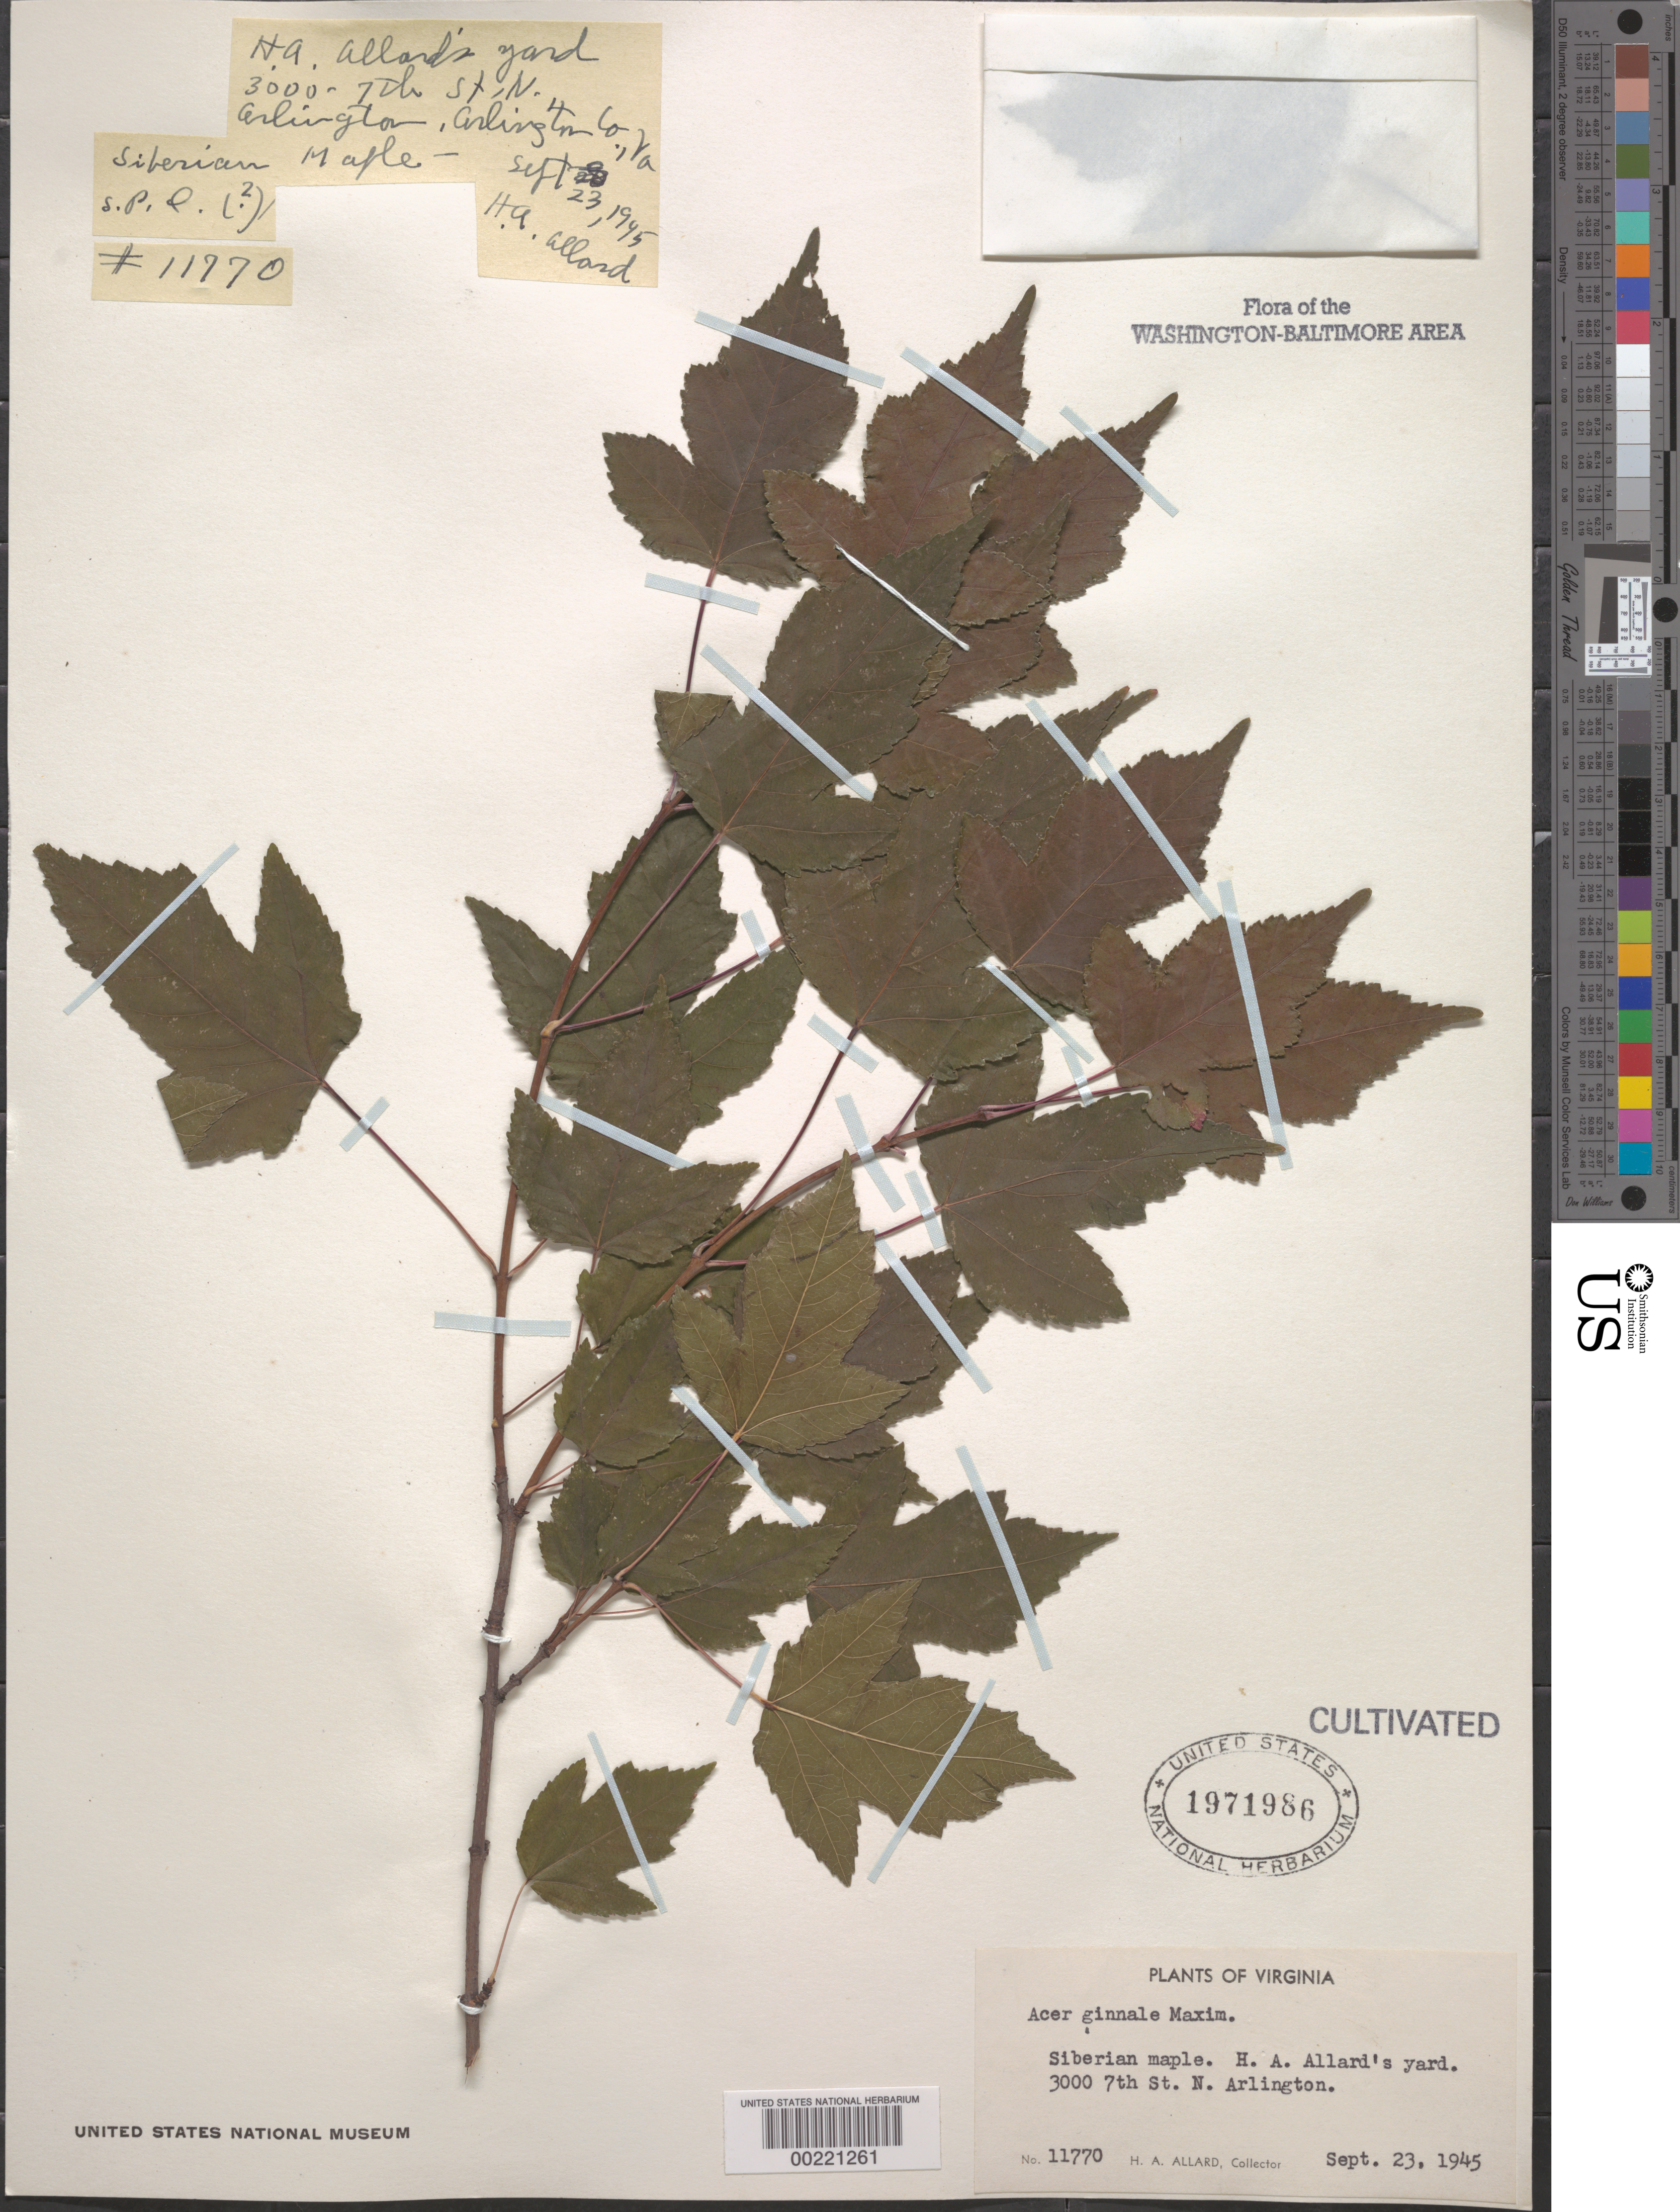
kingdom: Plantae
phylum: Tracheophyta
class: Magnoliopsida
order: Sapindales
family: Sapindaceae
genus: Acer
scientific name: Acer ginnala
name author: Maxim.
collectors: H. A. Allard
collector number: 11770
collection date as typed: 23 Sep 1945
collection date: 1945-09-23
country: United States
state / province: Virginia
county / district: Arlington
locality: Arlington, 3000 7th St N, H.A. Allard's Yard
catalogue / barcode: US 1971986